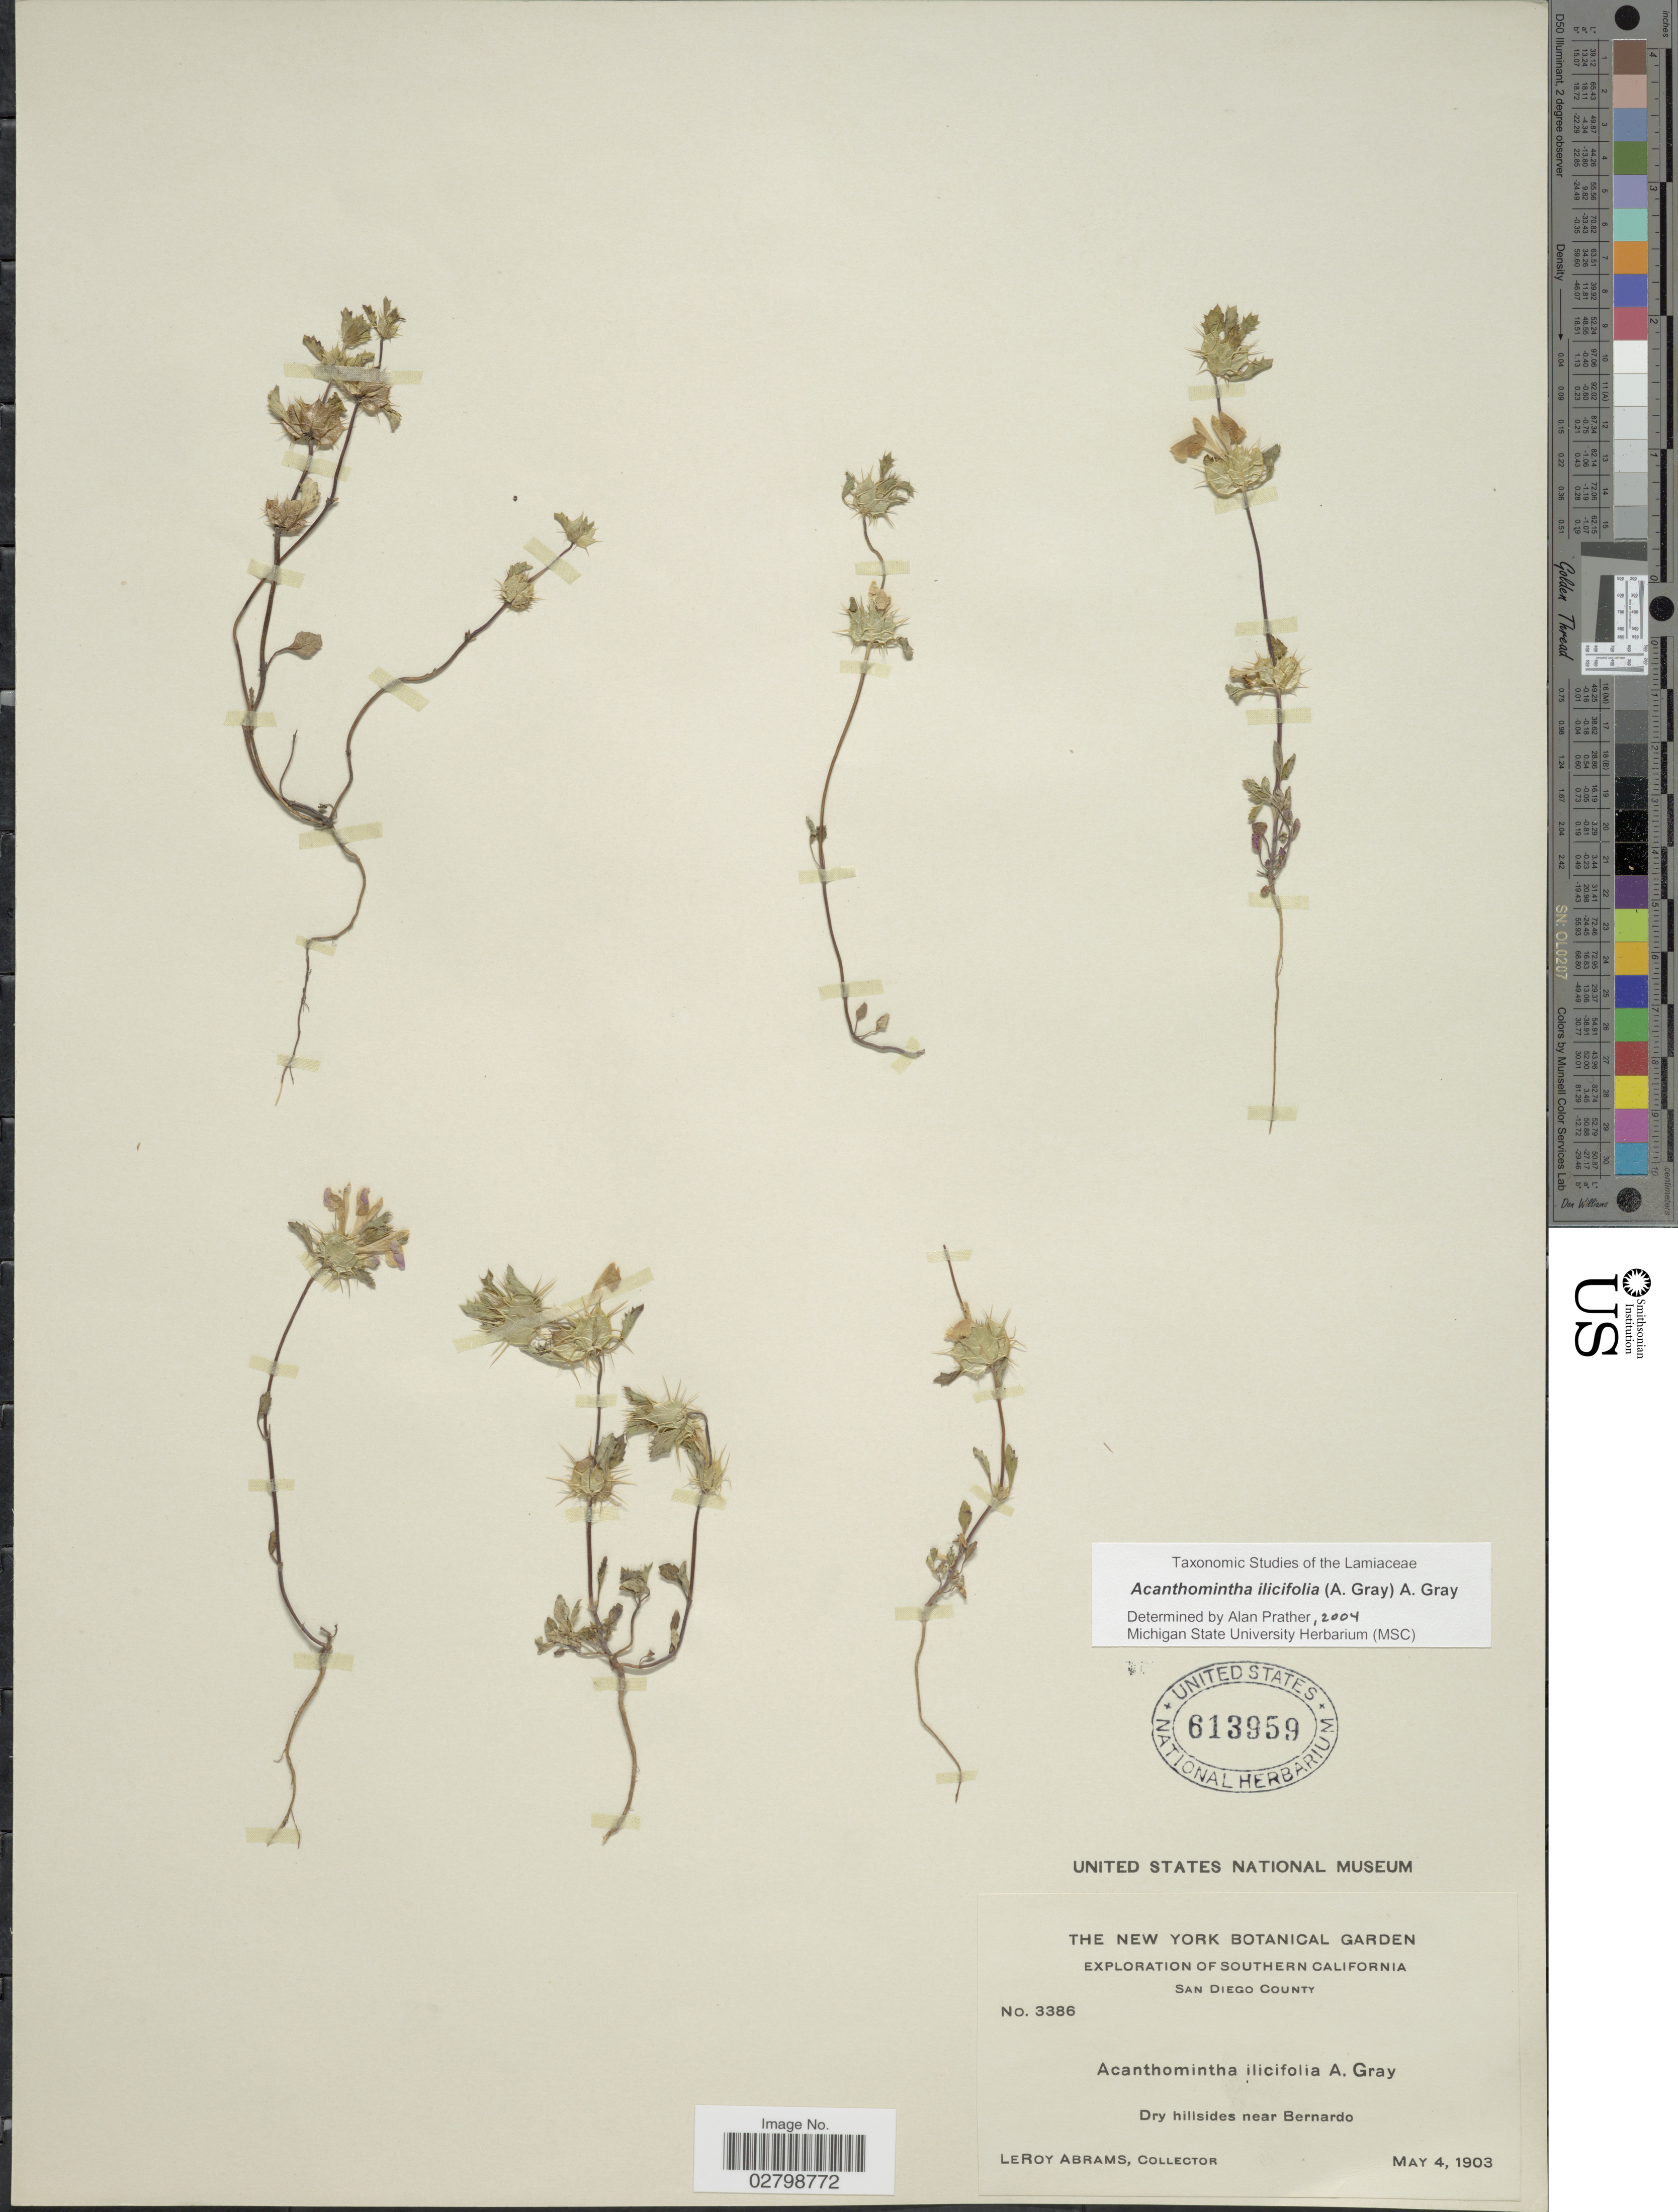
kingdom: Plantae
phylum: Tracheophyta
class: Magnoliopsida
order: Lamiales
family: Lamiaceae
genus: Acanthomintha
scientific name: Acanthomintha ilicifolia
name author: A. Gray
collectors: L. Abrams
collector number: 3386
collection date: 1903-05-04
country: United States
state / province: California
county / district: San Diego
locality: Southern California, San Diego County, dry hillsides near Bernardo.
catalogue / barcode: US 613959